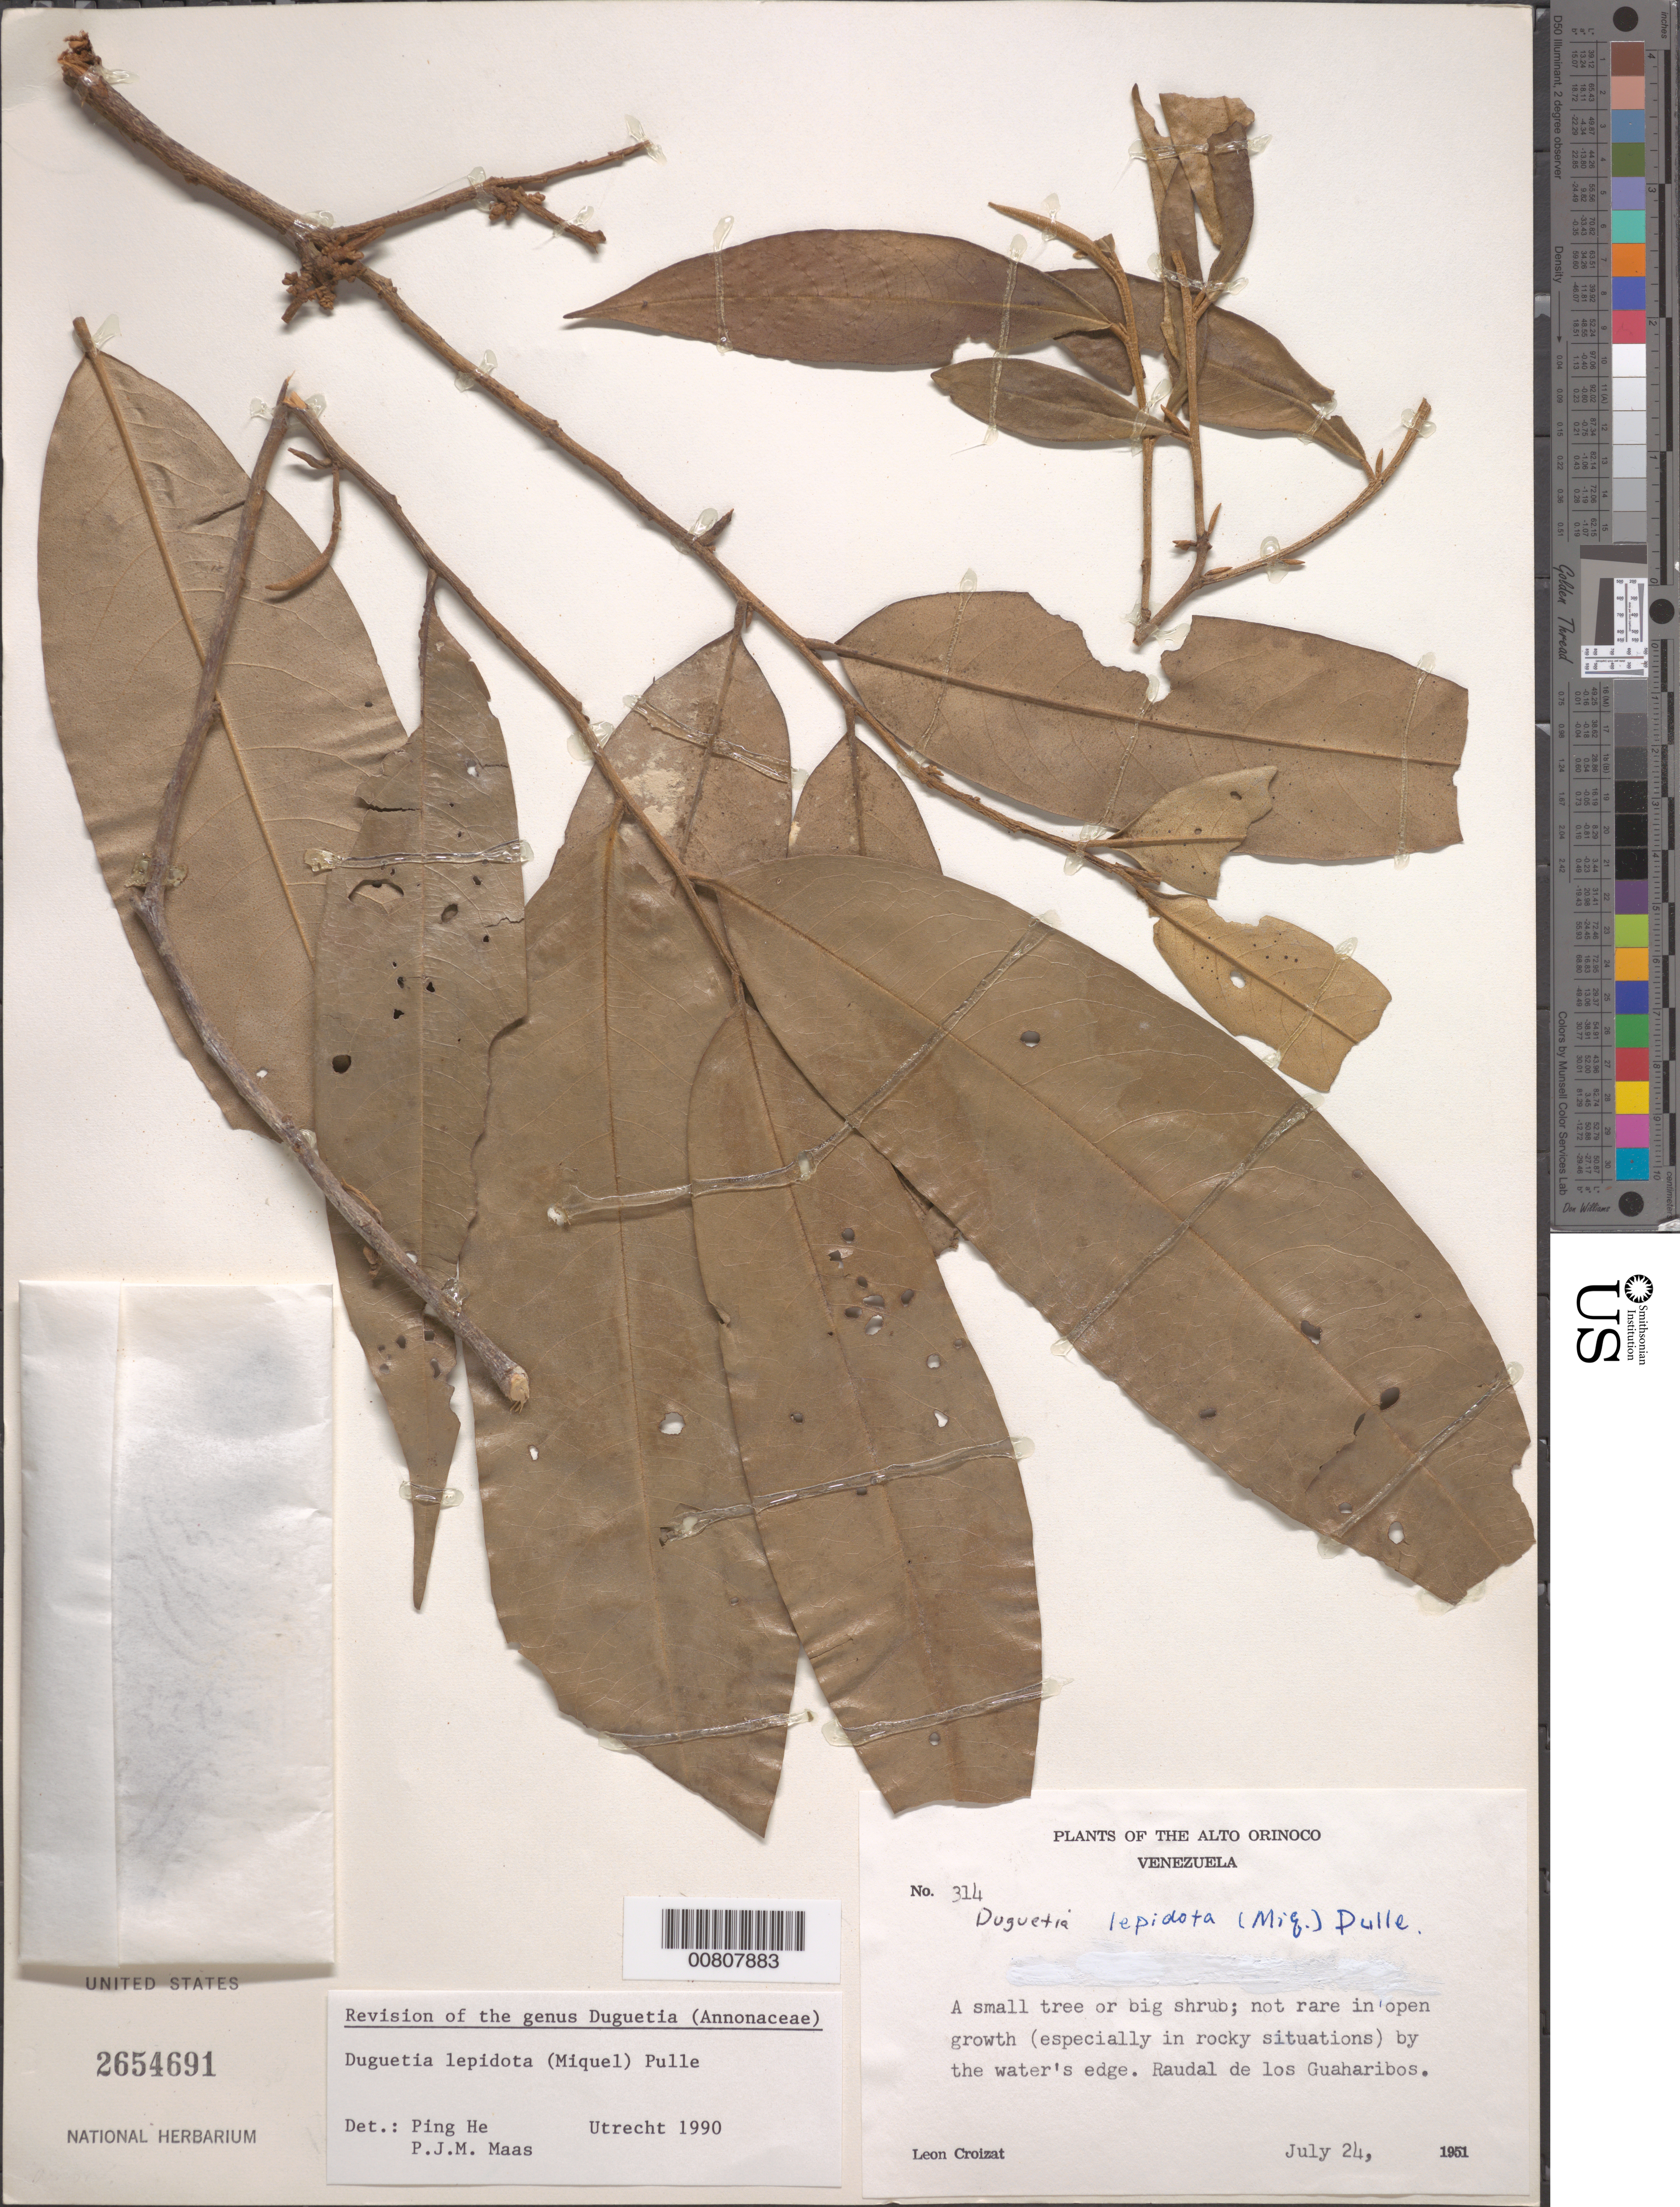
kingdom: Plantae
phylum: Tracheophyta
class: Magnoliopsida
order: Magnoliales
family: Annonaceae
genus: Duguetia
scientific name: Duguetia lepidota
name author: (Miq.) Pulle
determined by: Ping, He; Maas, P. J.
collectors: L. C. M. Croizat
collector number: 314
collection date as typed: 24-Jul-51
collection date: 1951-07-24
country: Venezuela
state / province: Amazonas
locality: Alto Orinoco, Raudal de los Guaharibos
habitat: By the waters edge; in open growth (especially in rocky situations)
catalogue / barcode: US 2654691